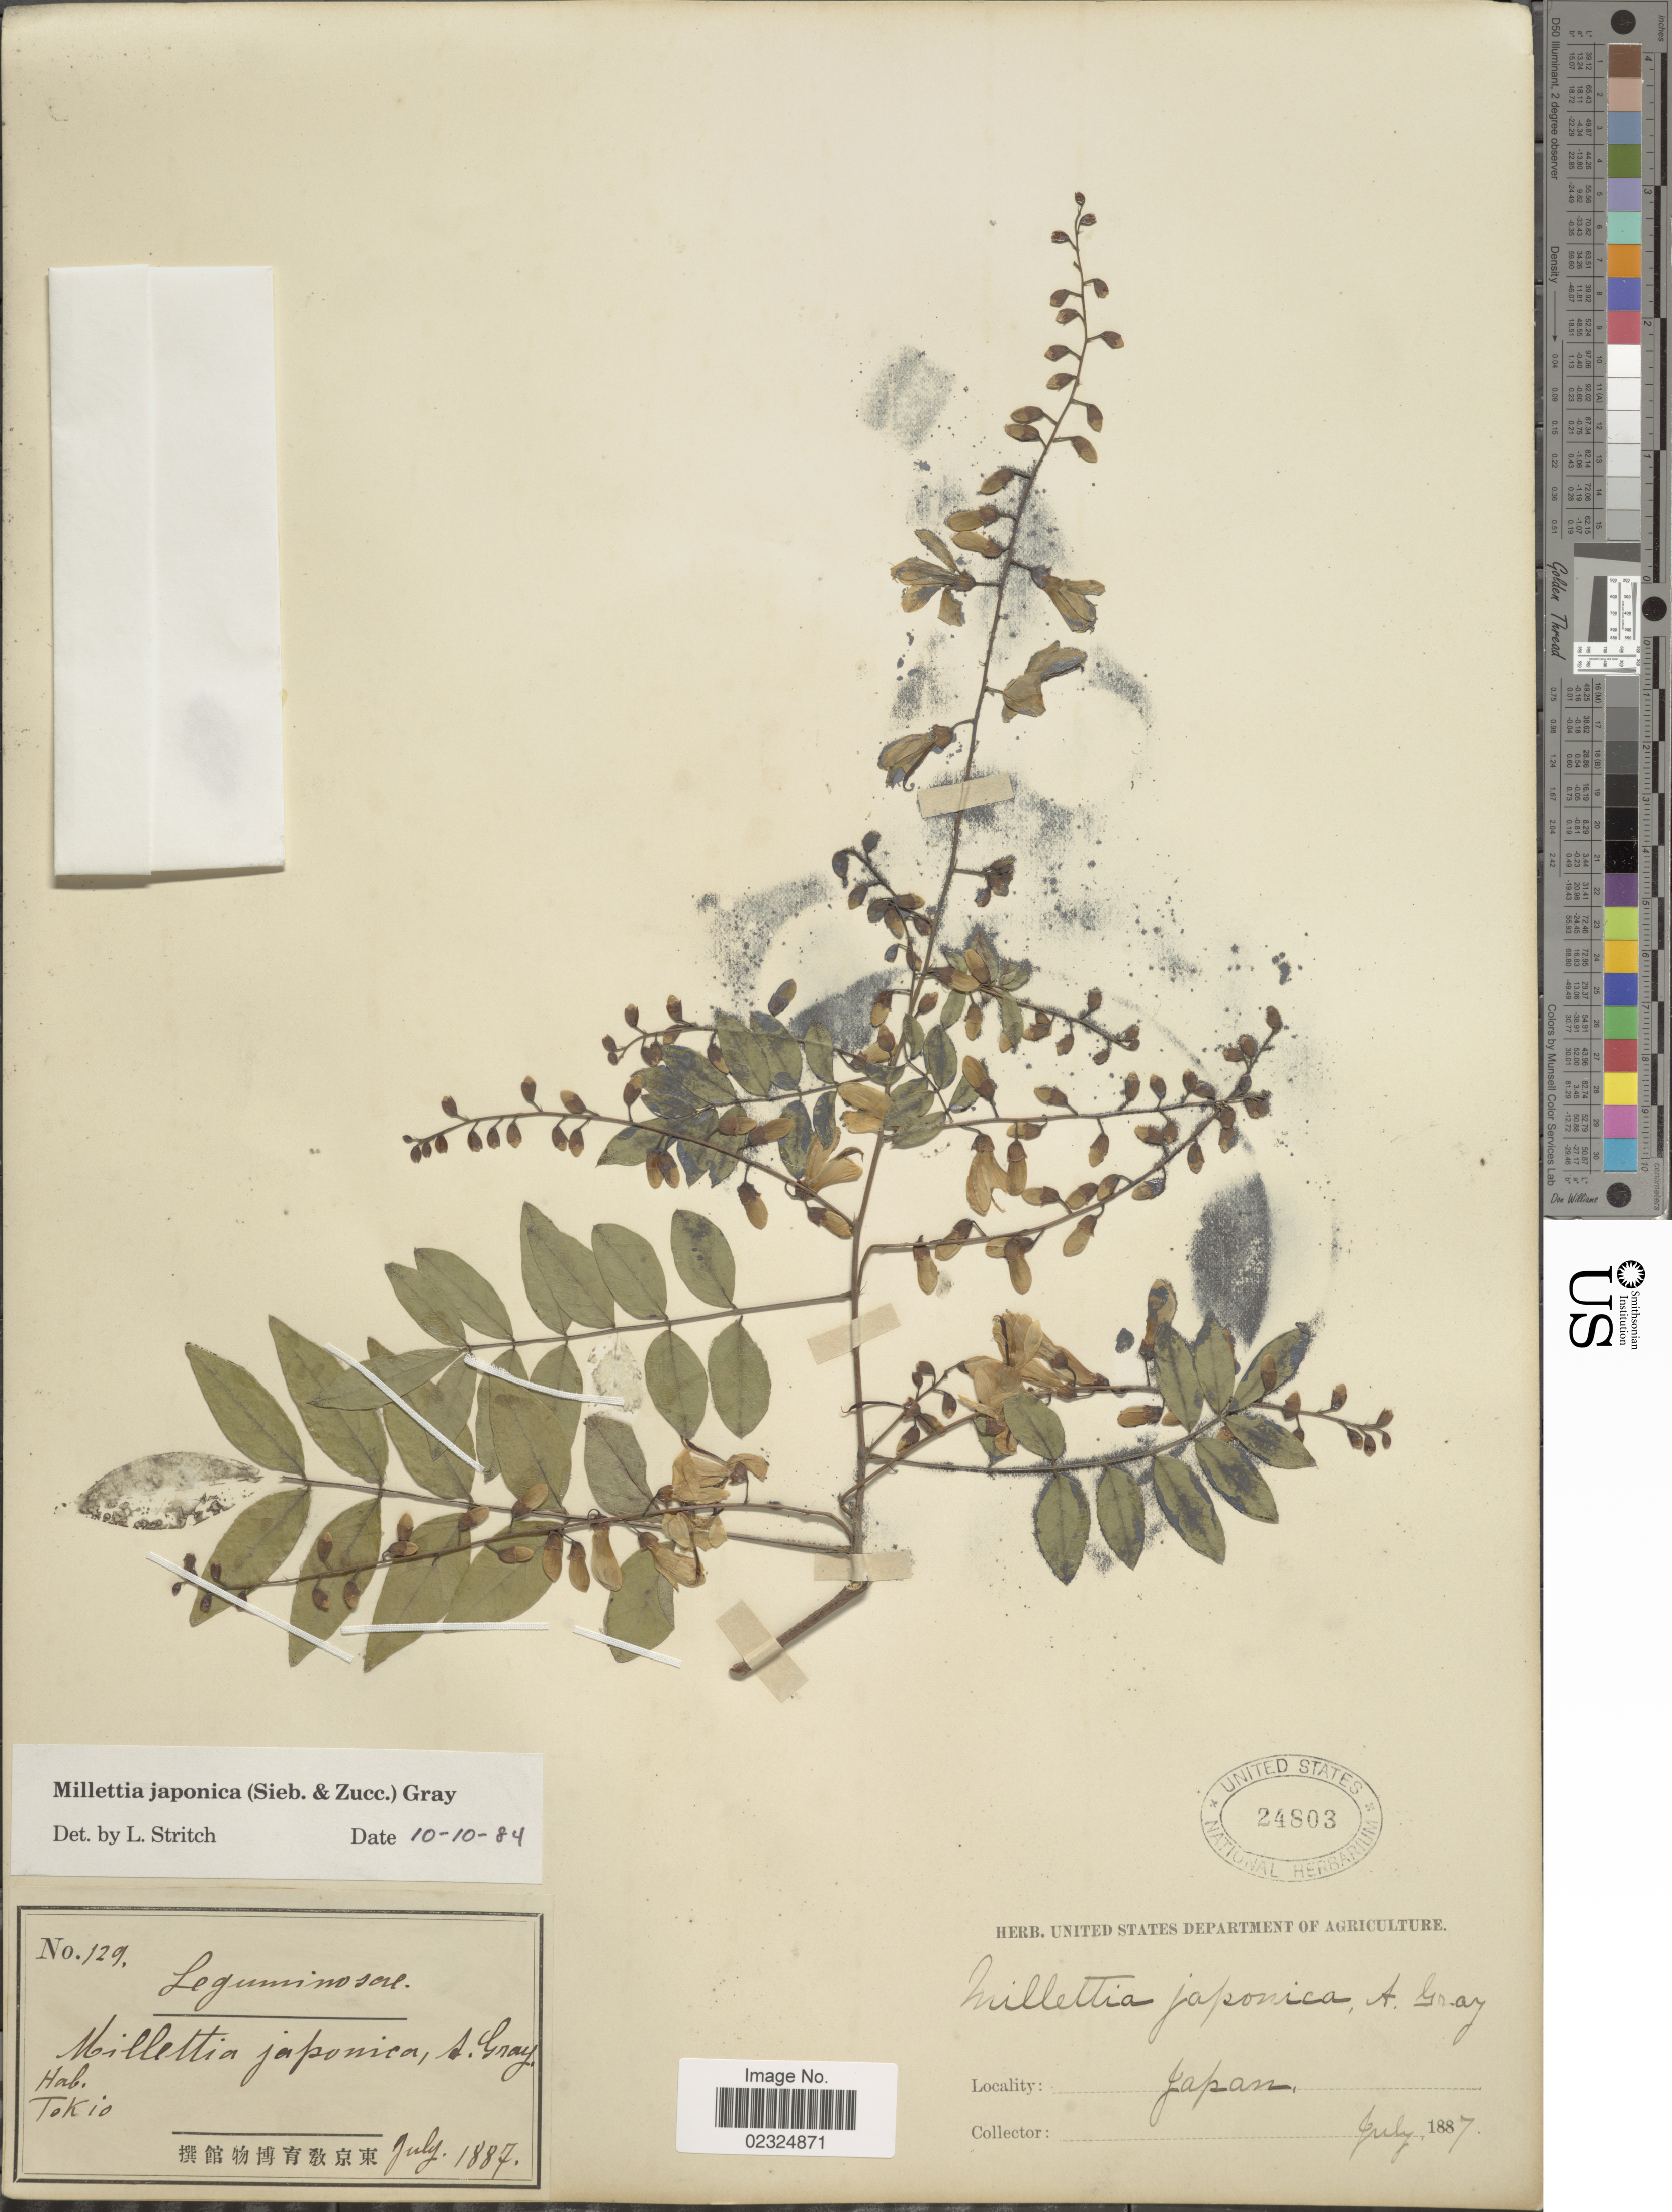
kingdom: Plantae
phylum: Tracheophyta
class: Magnoliopsida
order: Fabales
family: Fabaceae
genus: Wisteria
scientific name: Wisteria japonica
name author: Siebold & Zucc.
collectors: Facchini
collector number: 129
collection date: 1887-07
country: Japan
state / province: Tokyo, Federal City of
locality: Tokio.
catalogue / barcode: US 24803